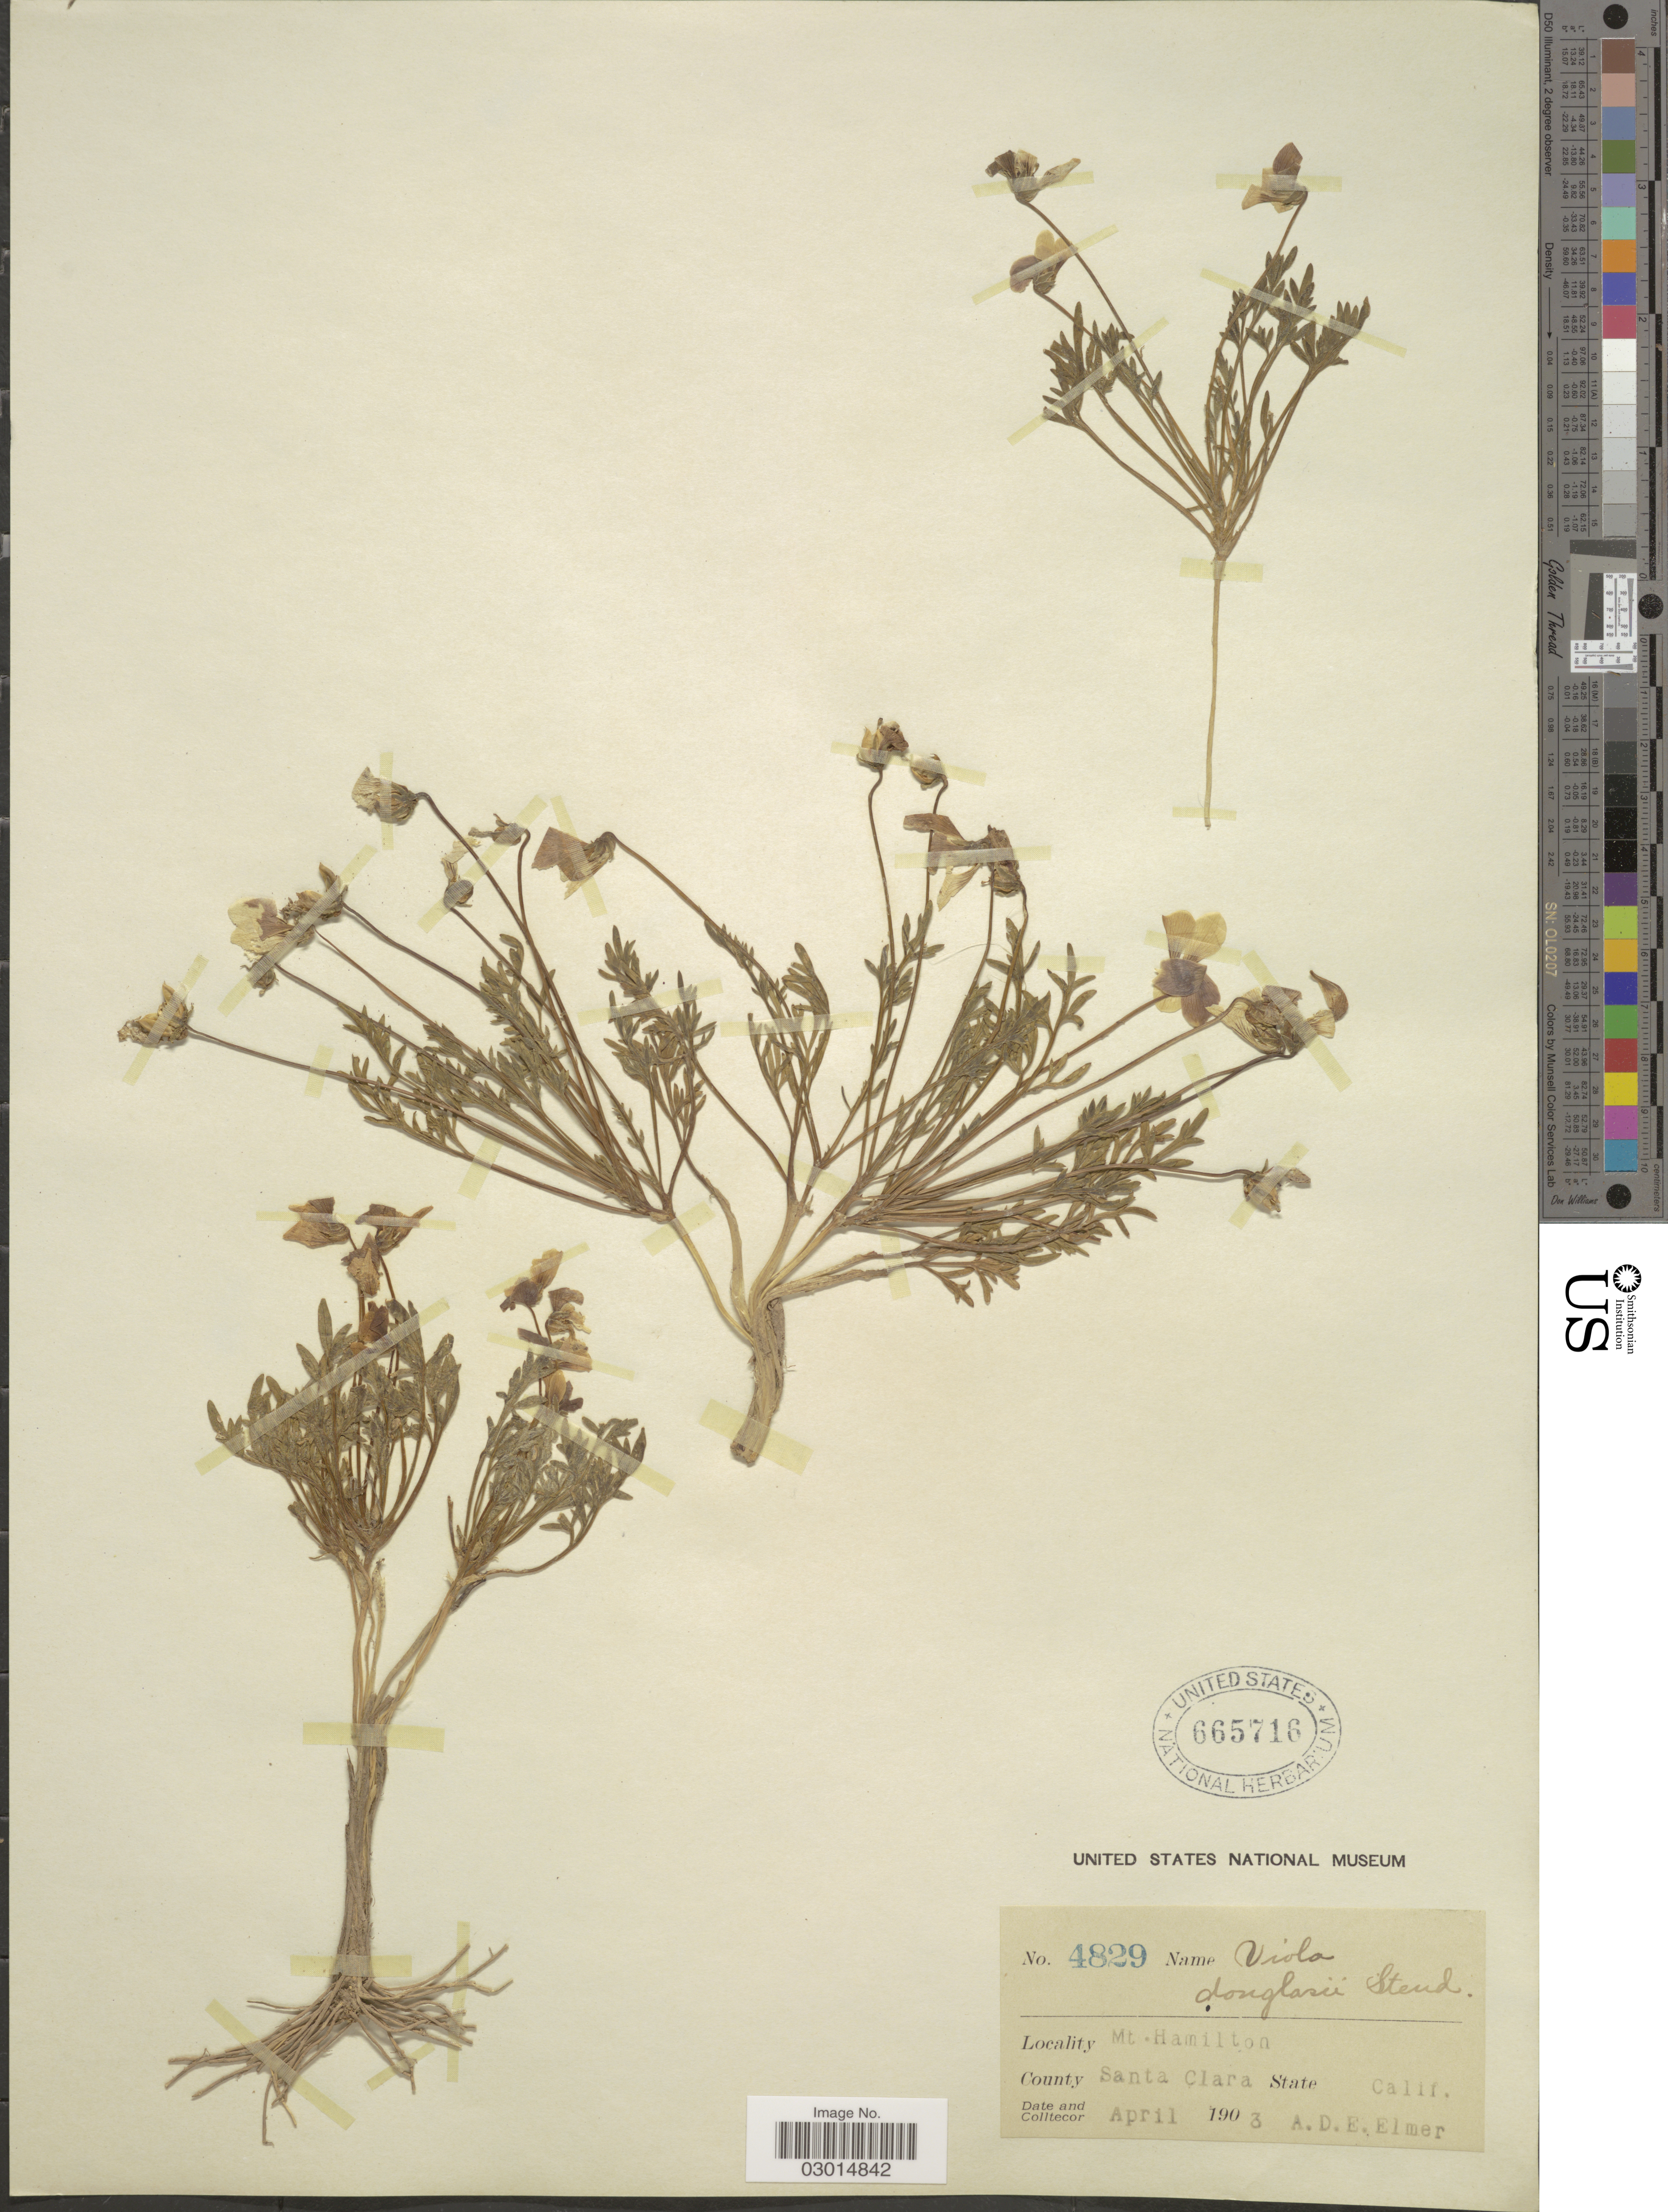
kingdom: Plantae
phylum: Tracheophyta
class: Magnoliopsida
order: Malpighiales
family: Violaceae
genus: Viola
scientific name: Viola douglasii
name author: Steud.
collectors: A. D. E. Elmer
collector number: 4829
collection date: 1903-04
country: United States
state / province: California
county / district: Santa Clara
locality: Mt. Hamilton, County Santa Clara.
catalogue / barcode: US 665716